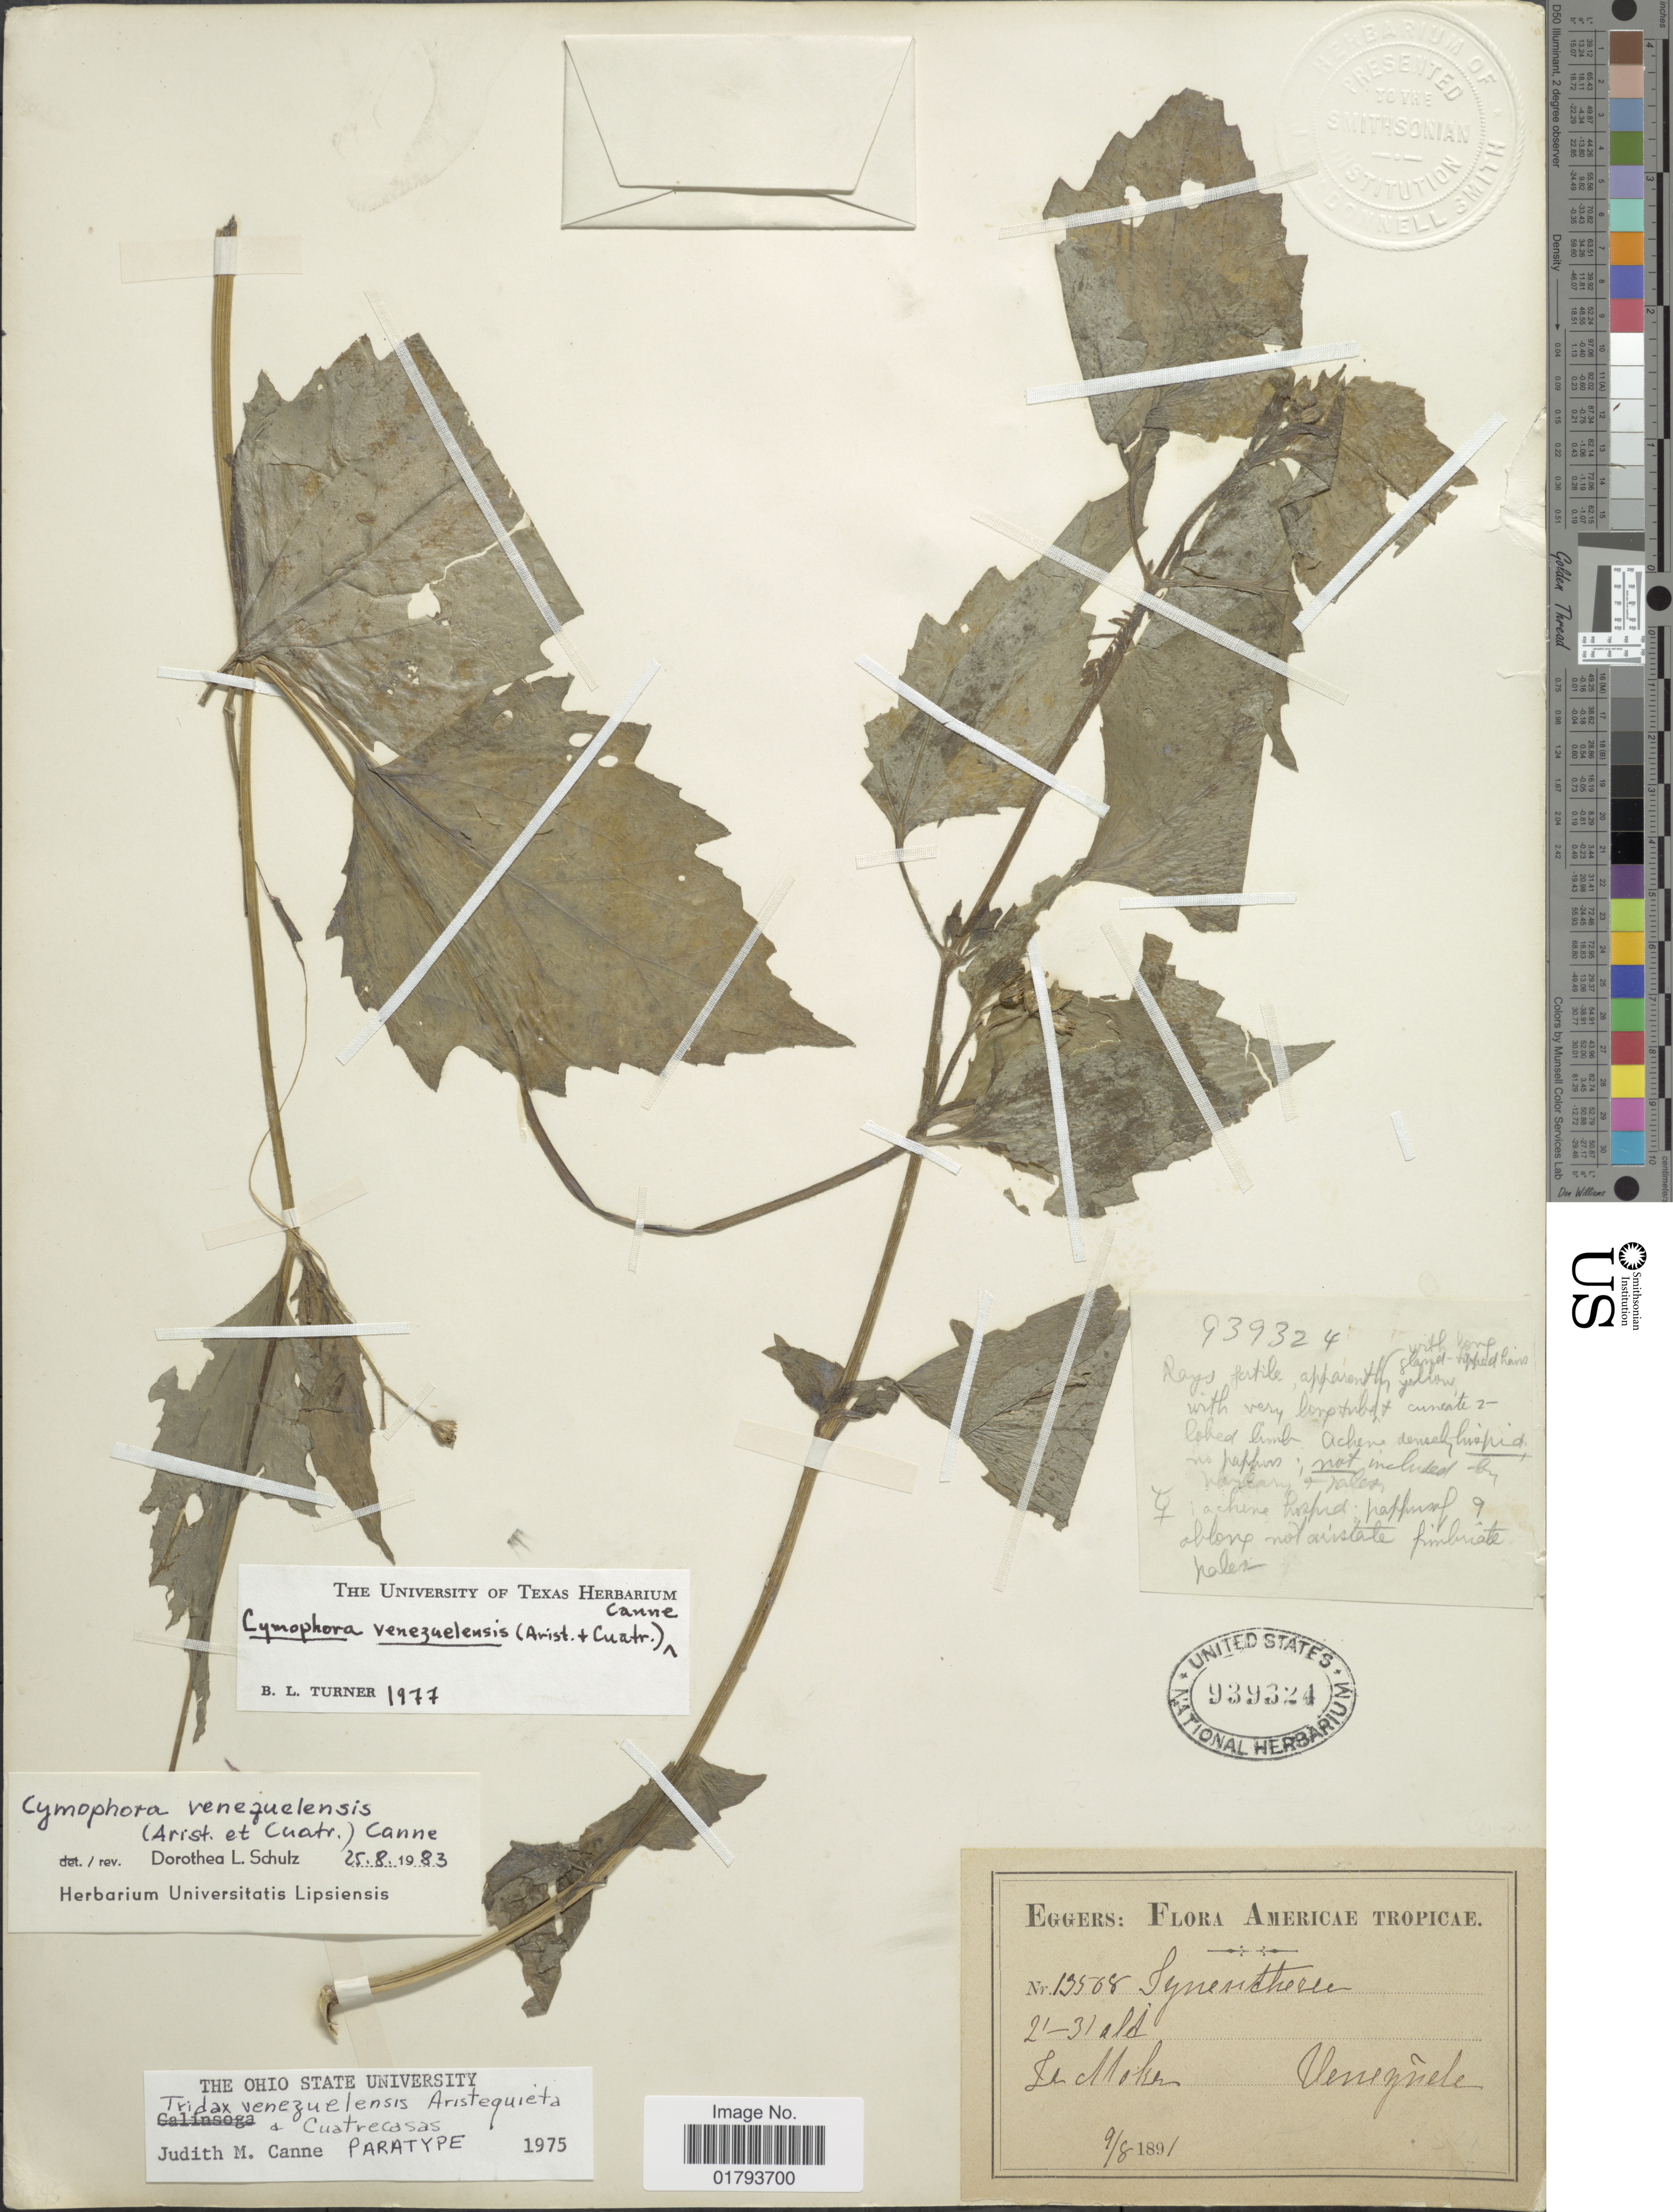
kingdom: Plantae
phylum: Tracheophyta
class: Magnoliopsida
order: Asterales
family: Asteraceae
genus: Tridax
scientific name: Tridax venezuelensis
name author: Aristeg. & Cuatrec.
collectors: -. Eggers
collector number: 13508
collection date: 1891-08-09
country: Venezuela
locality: Americae Tropicae, Le Moher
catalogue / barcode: US 939324